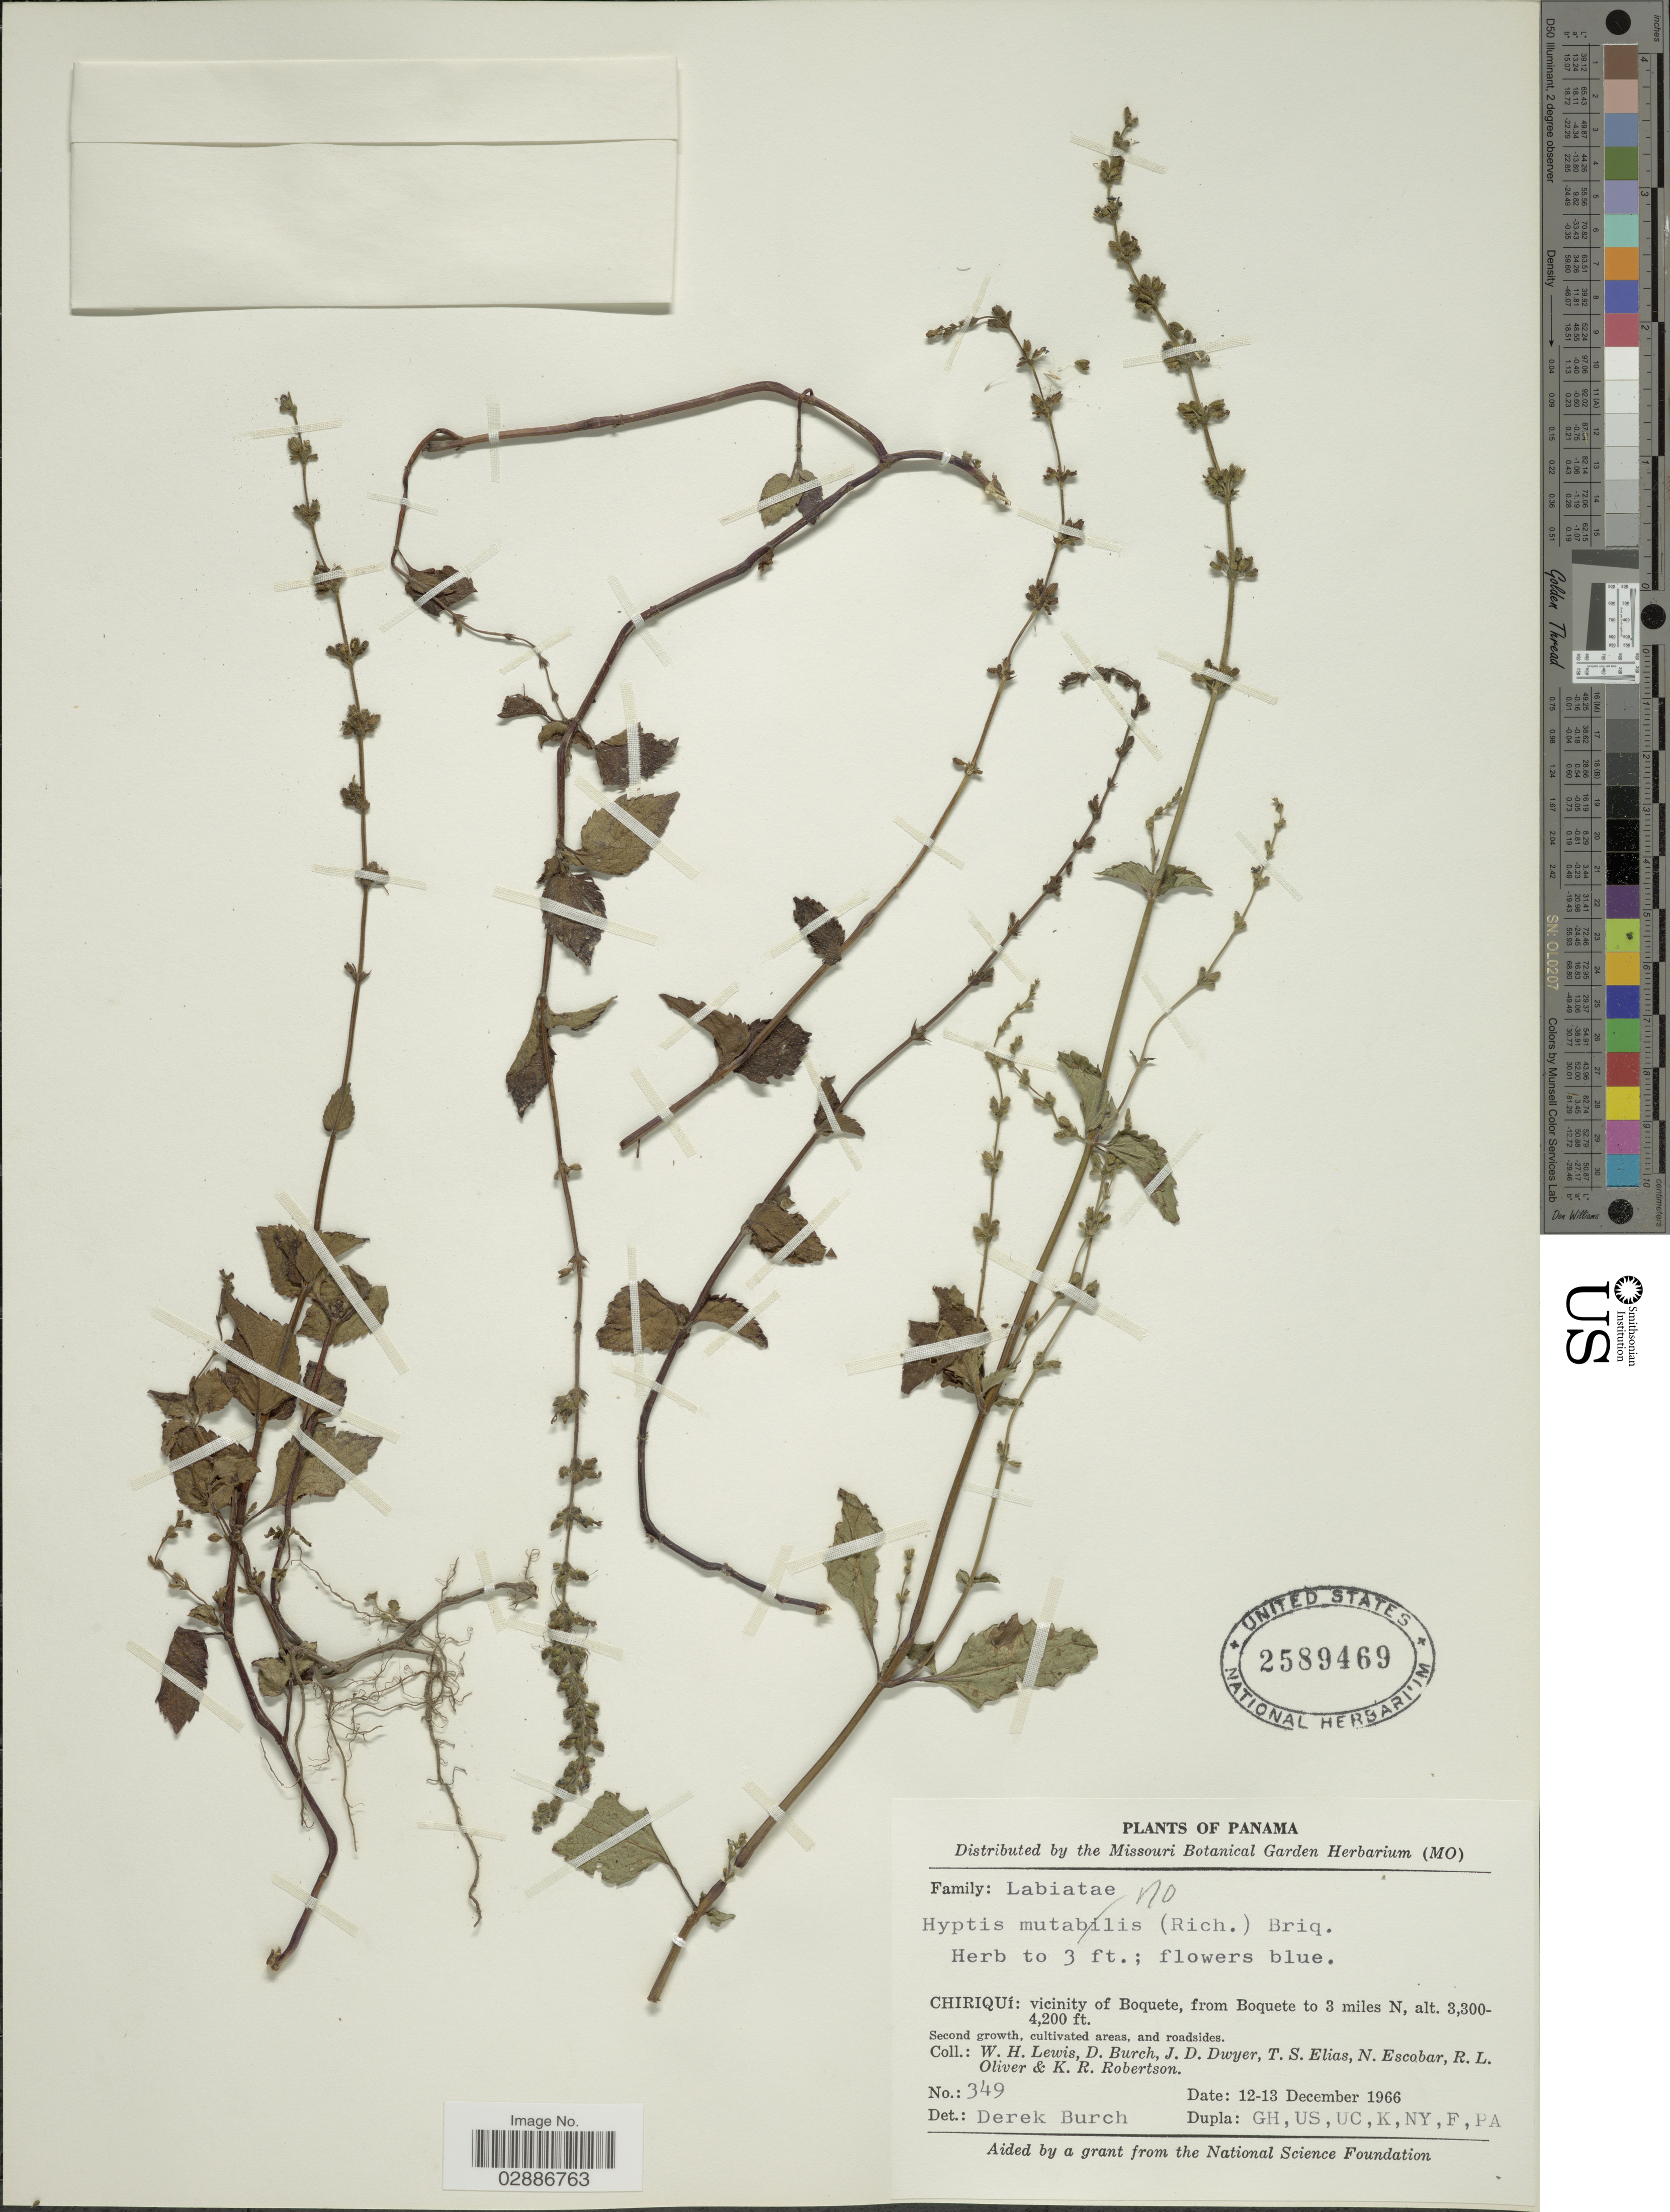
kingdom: Plantae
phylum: Tracheophyta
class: Magnoliopsida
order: Lamiales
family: Lamiaceae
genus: Cantinoa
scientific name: Cantinoa sp.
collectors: W. H. Lewis, D. Burch, J. D. Dwyer, T. S. Elias & et al.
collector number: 349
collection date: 1966-12-12/1966-12-13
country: Panama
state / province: Chiriqui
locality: Vicinity of Boquete, from Boquete to 3 miles N.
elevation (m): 1006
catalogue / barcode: US 2589469